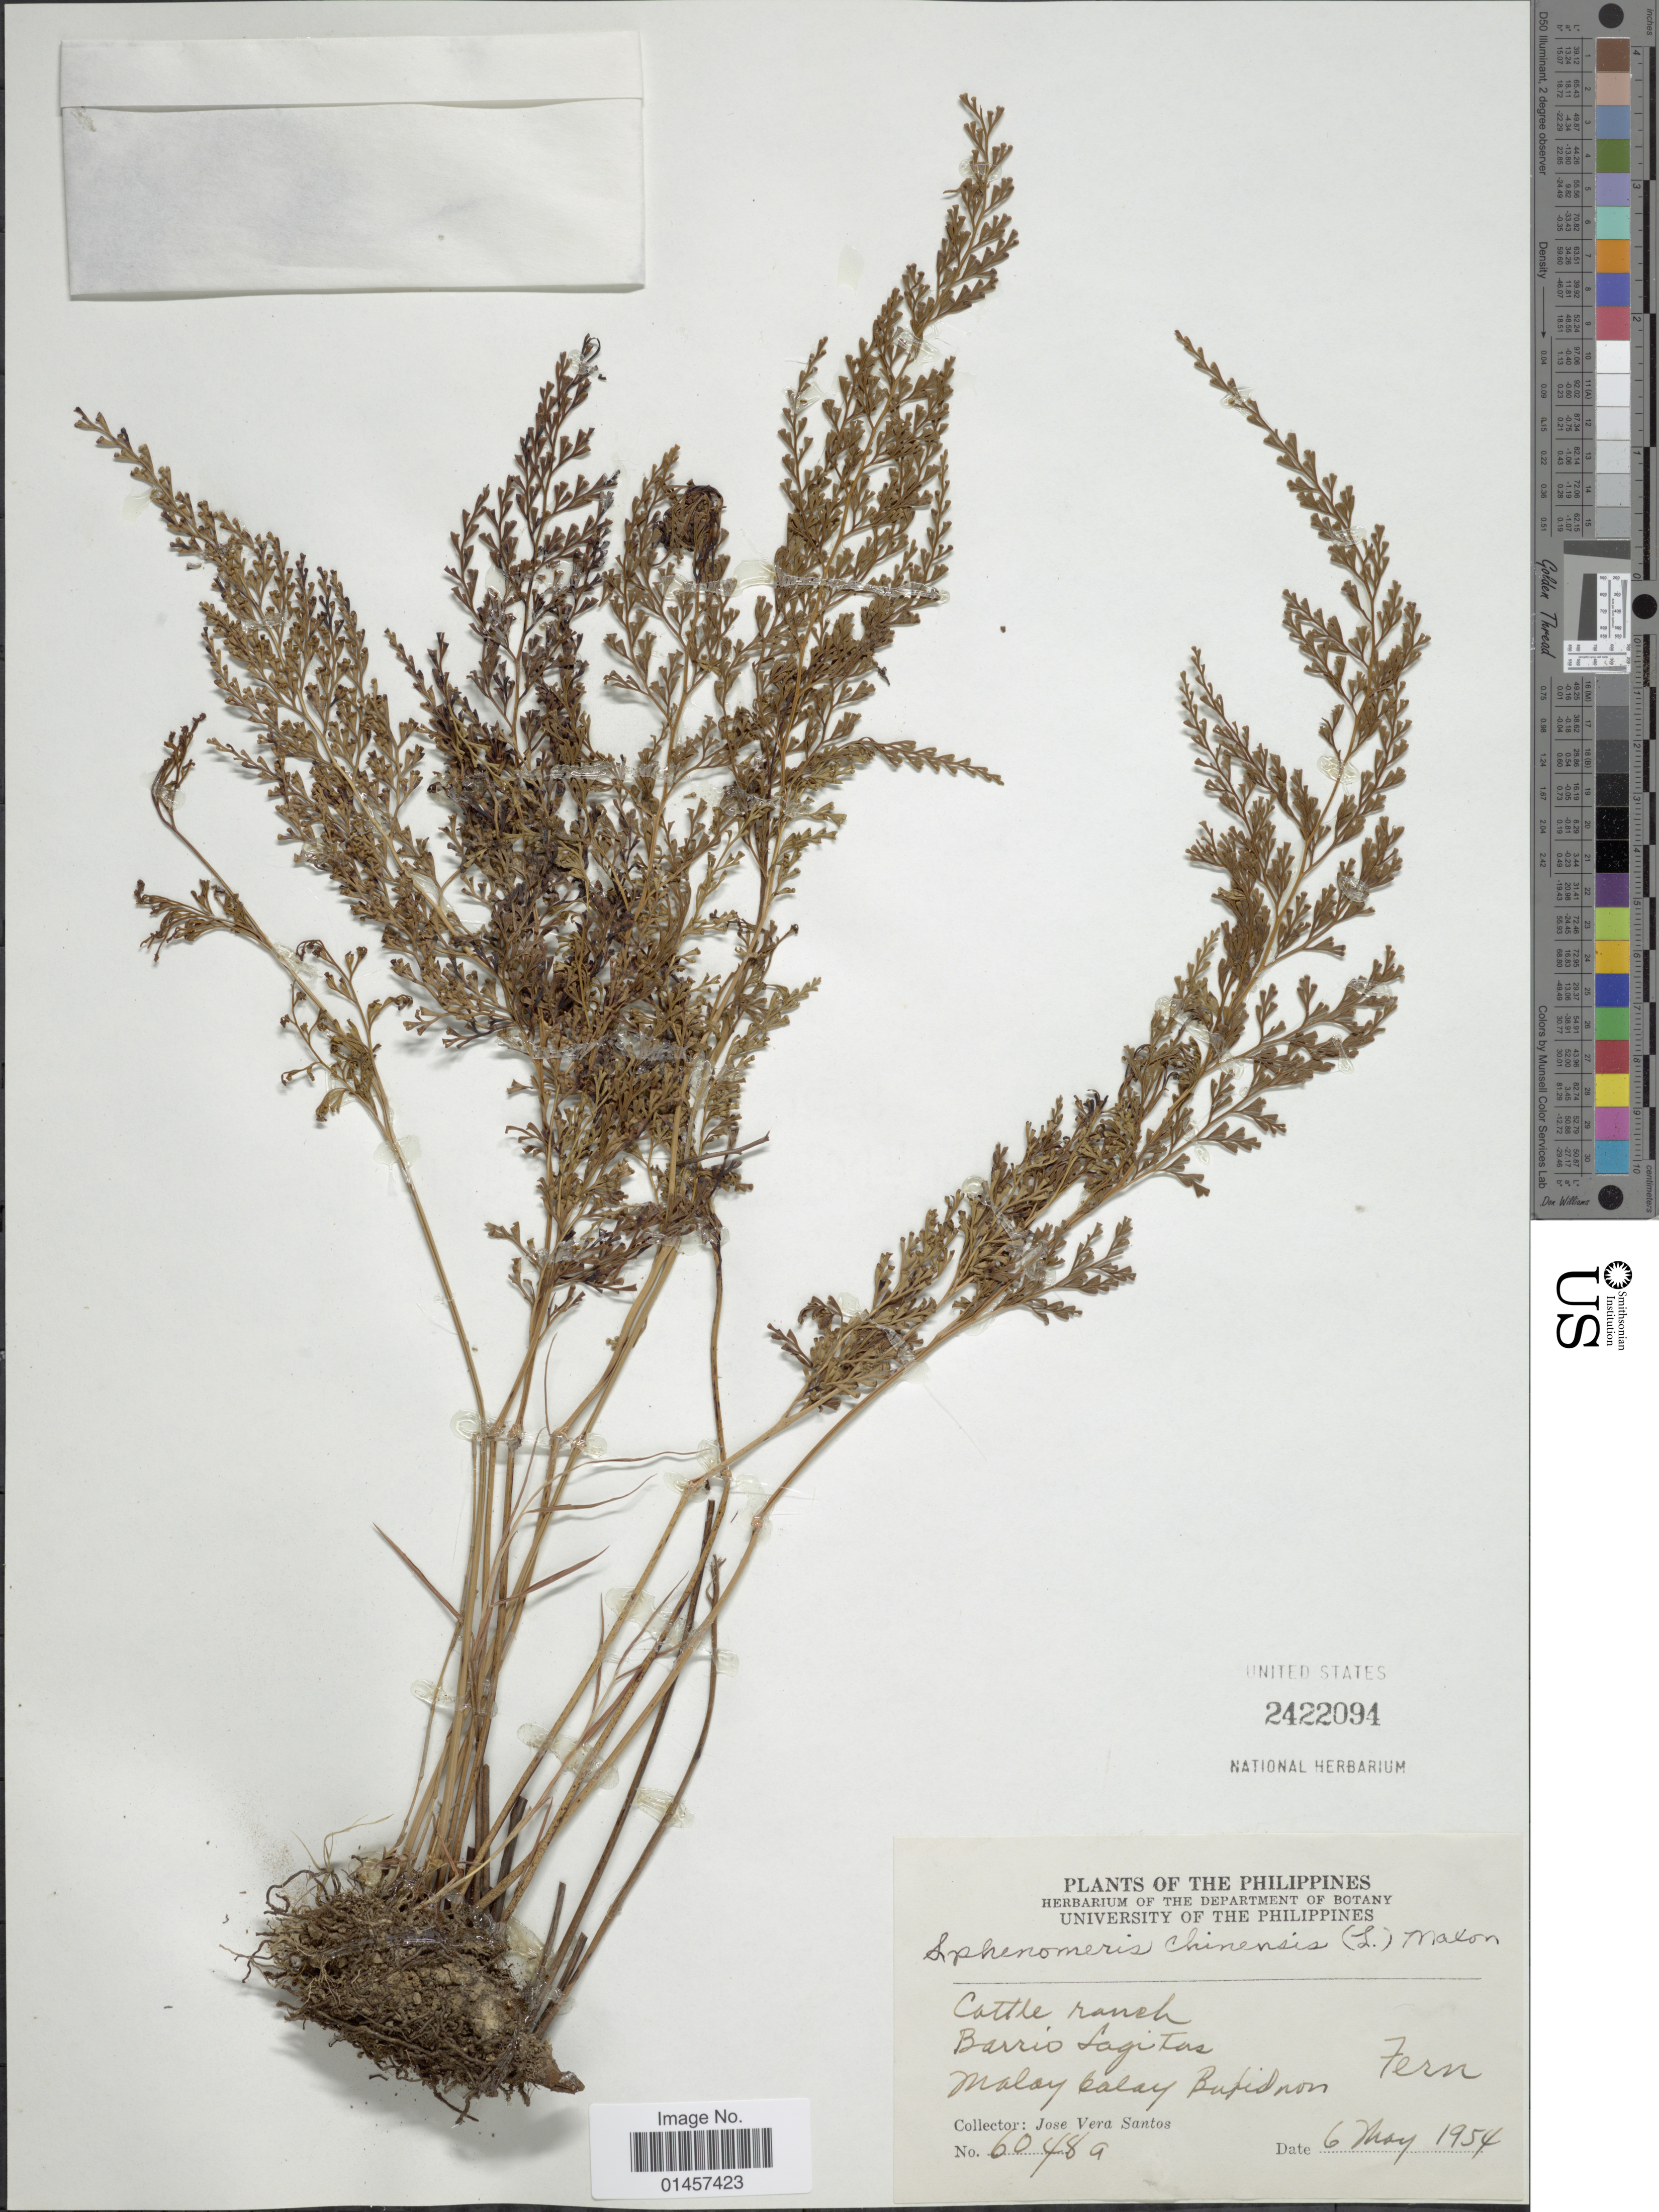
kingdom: Plantae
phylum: Tracheophyta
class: Polypodiopsida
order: Polypodiales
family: Lindsaeaceae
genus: Sphenomeris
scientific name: Sphenomeris chinensis var. chinensis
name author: (L.) Maxon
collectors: J. V. Santos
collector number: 6048a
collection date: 1954-05-06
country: Philippines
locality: Philippines, Cattle ranch, Barrio Logitas, Malay Calay Bukidnon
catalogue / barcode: US 2422094